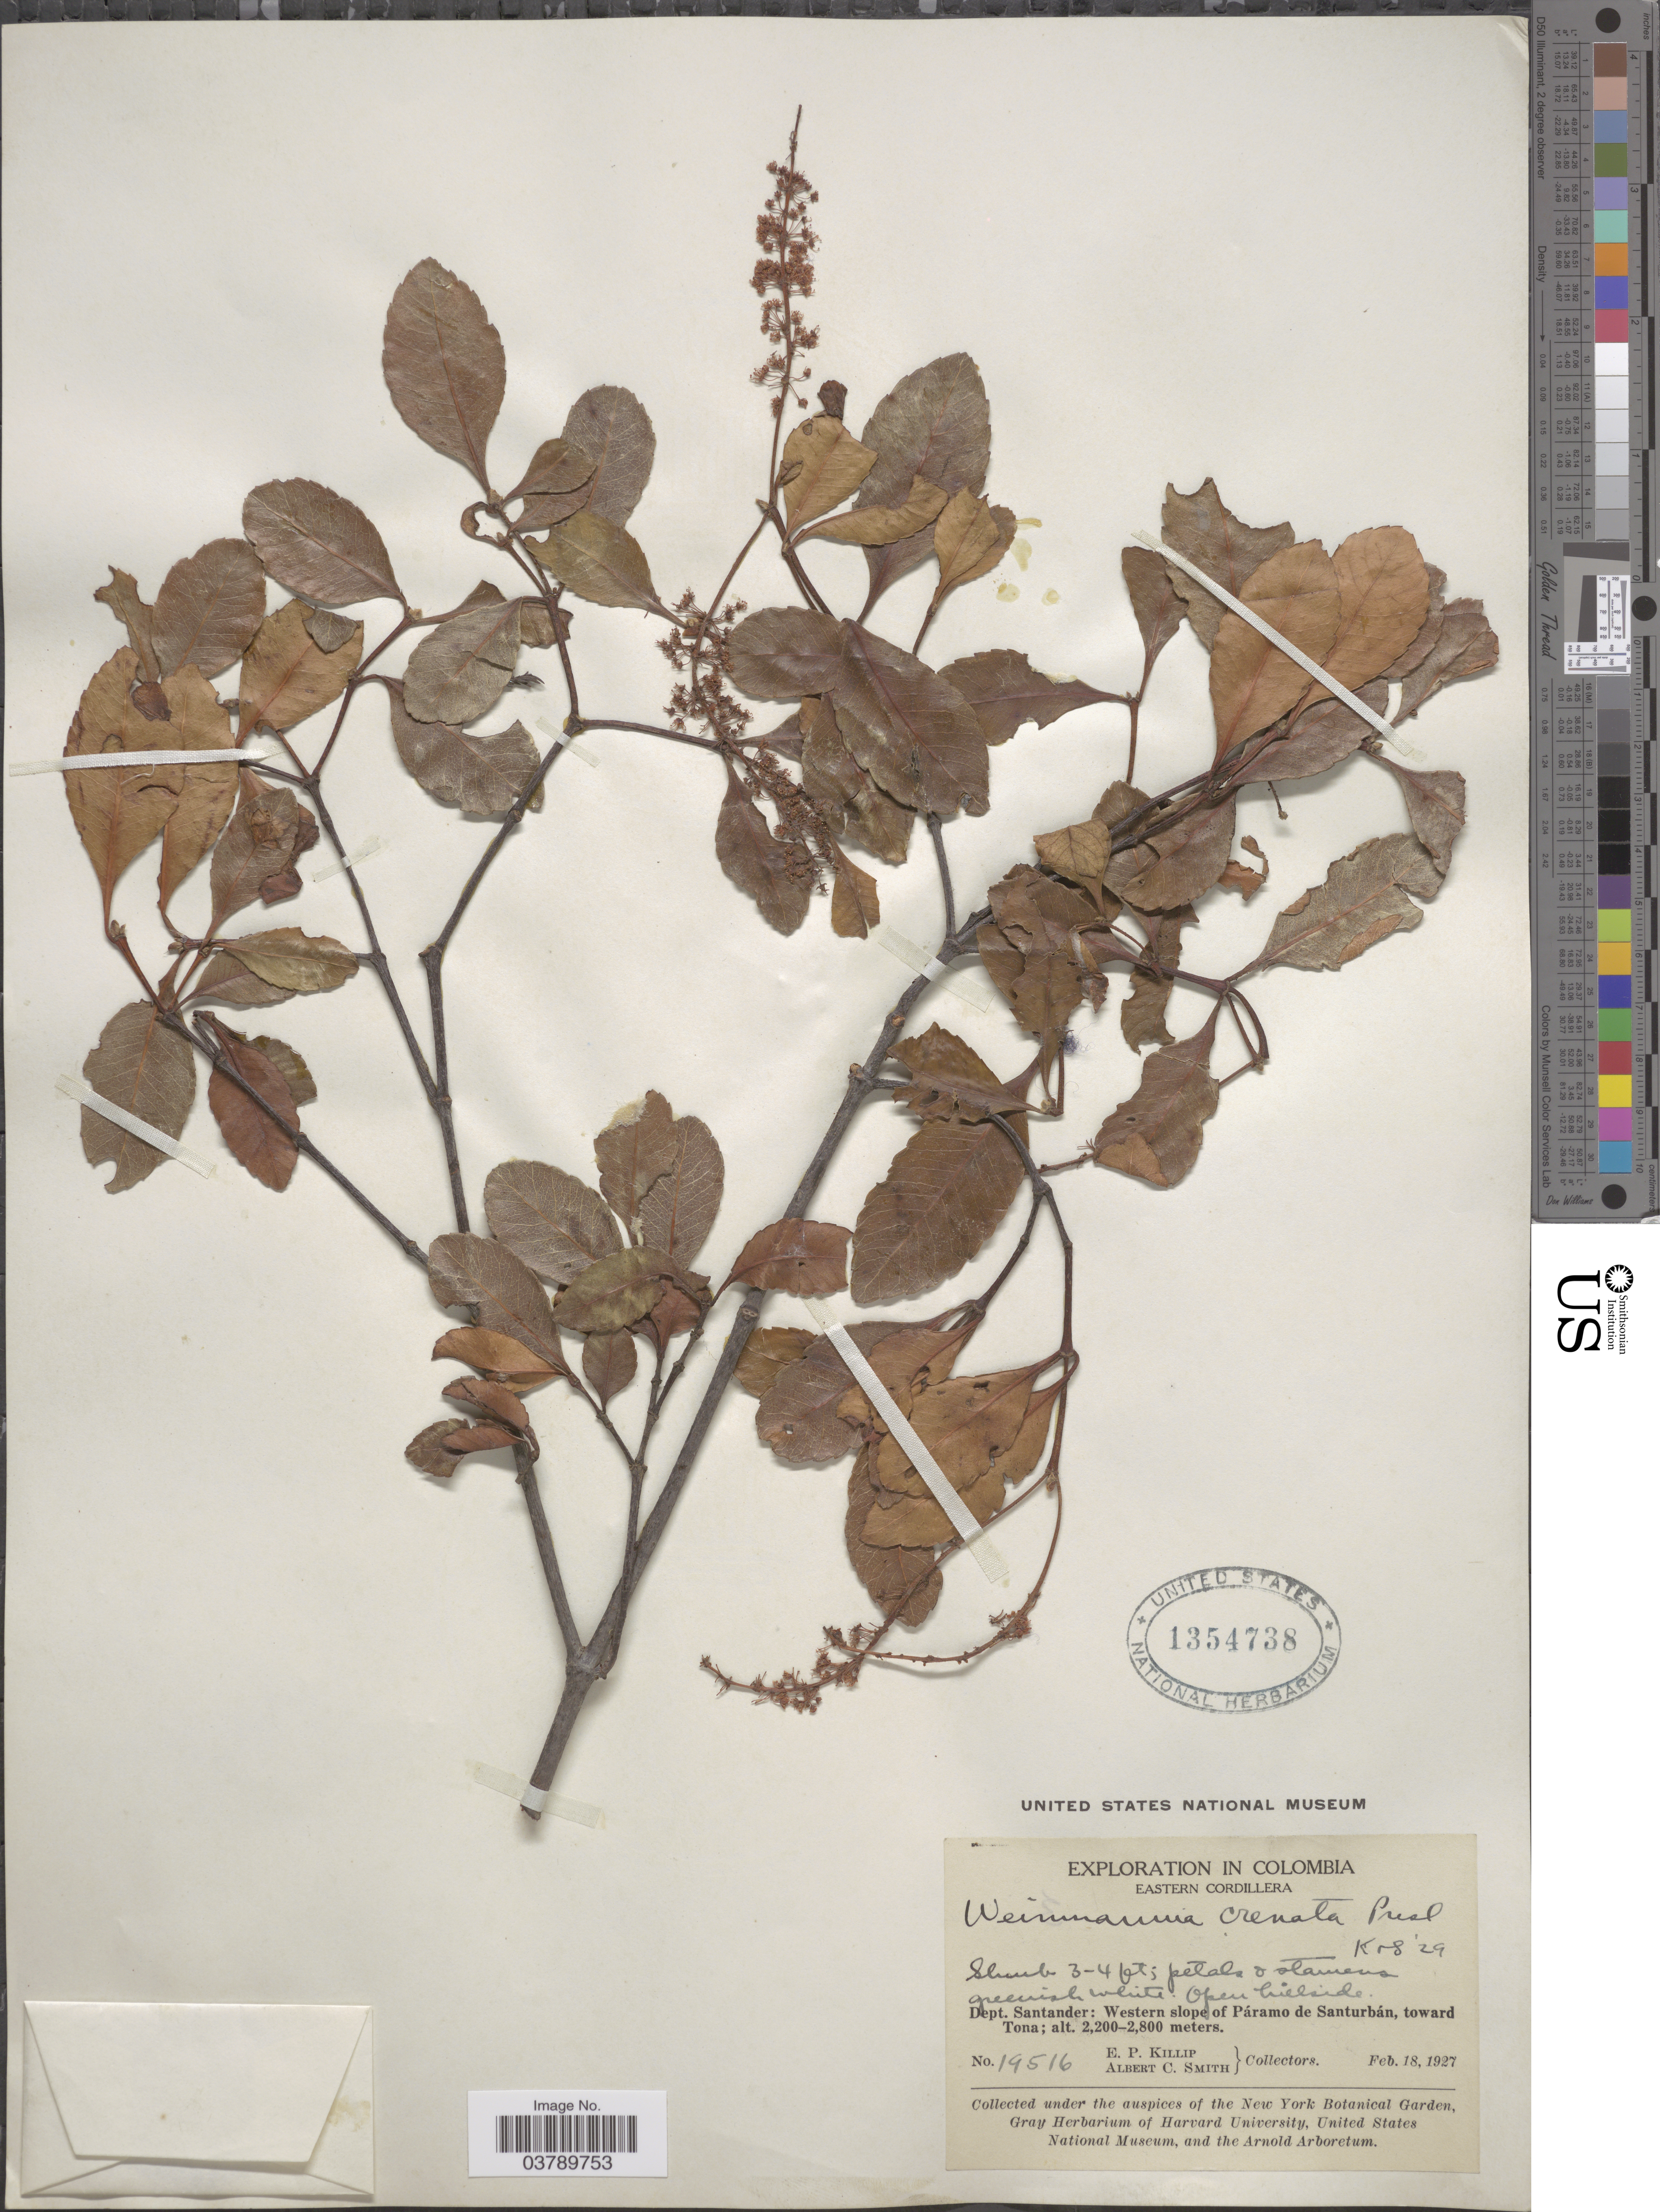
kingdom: Plantae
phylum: Tracheophyta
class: Magnoliopsida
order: Oxalidales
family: Cunoniaceae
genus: Weinmannia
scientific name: Weinmannia sorbifolia var. crenata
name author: Kunth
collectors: E. P. Killip & A. C. Smith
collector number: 19516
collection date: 1927-02-18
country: Colombia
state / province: Santander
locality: Eastern Cordillera. Dept. Santander: Western slope of Páramo de Santurbán, toward Tona.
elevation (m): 2200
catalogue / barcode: US 1354738